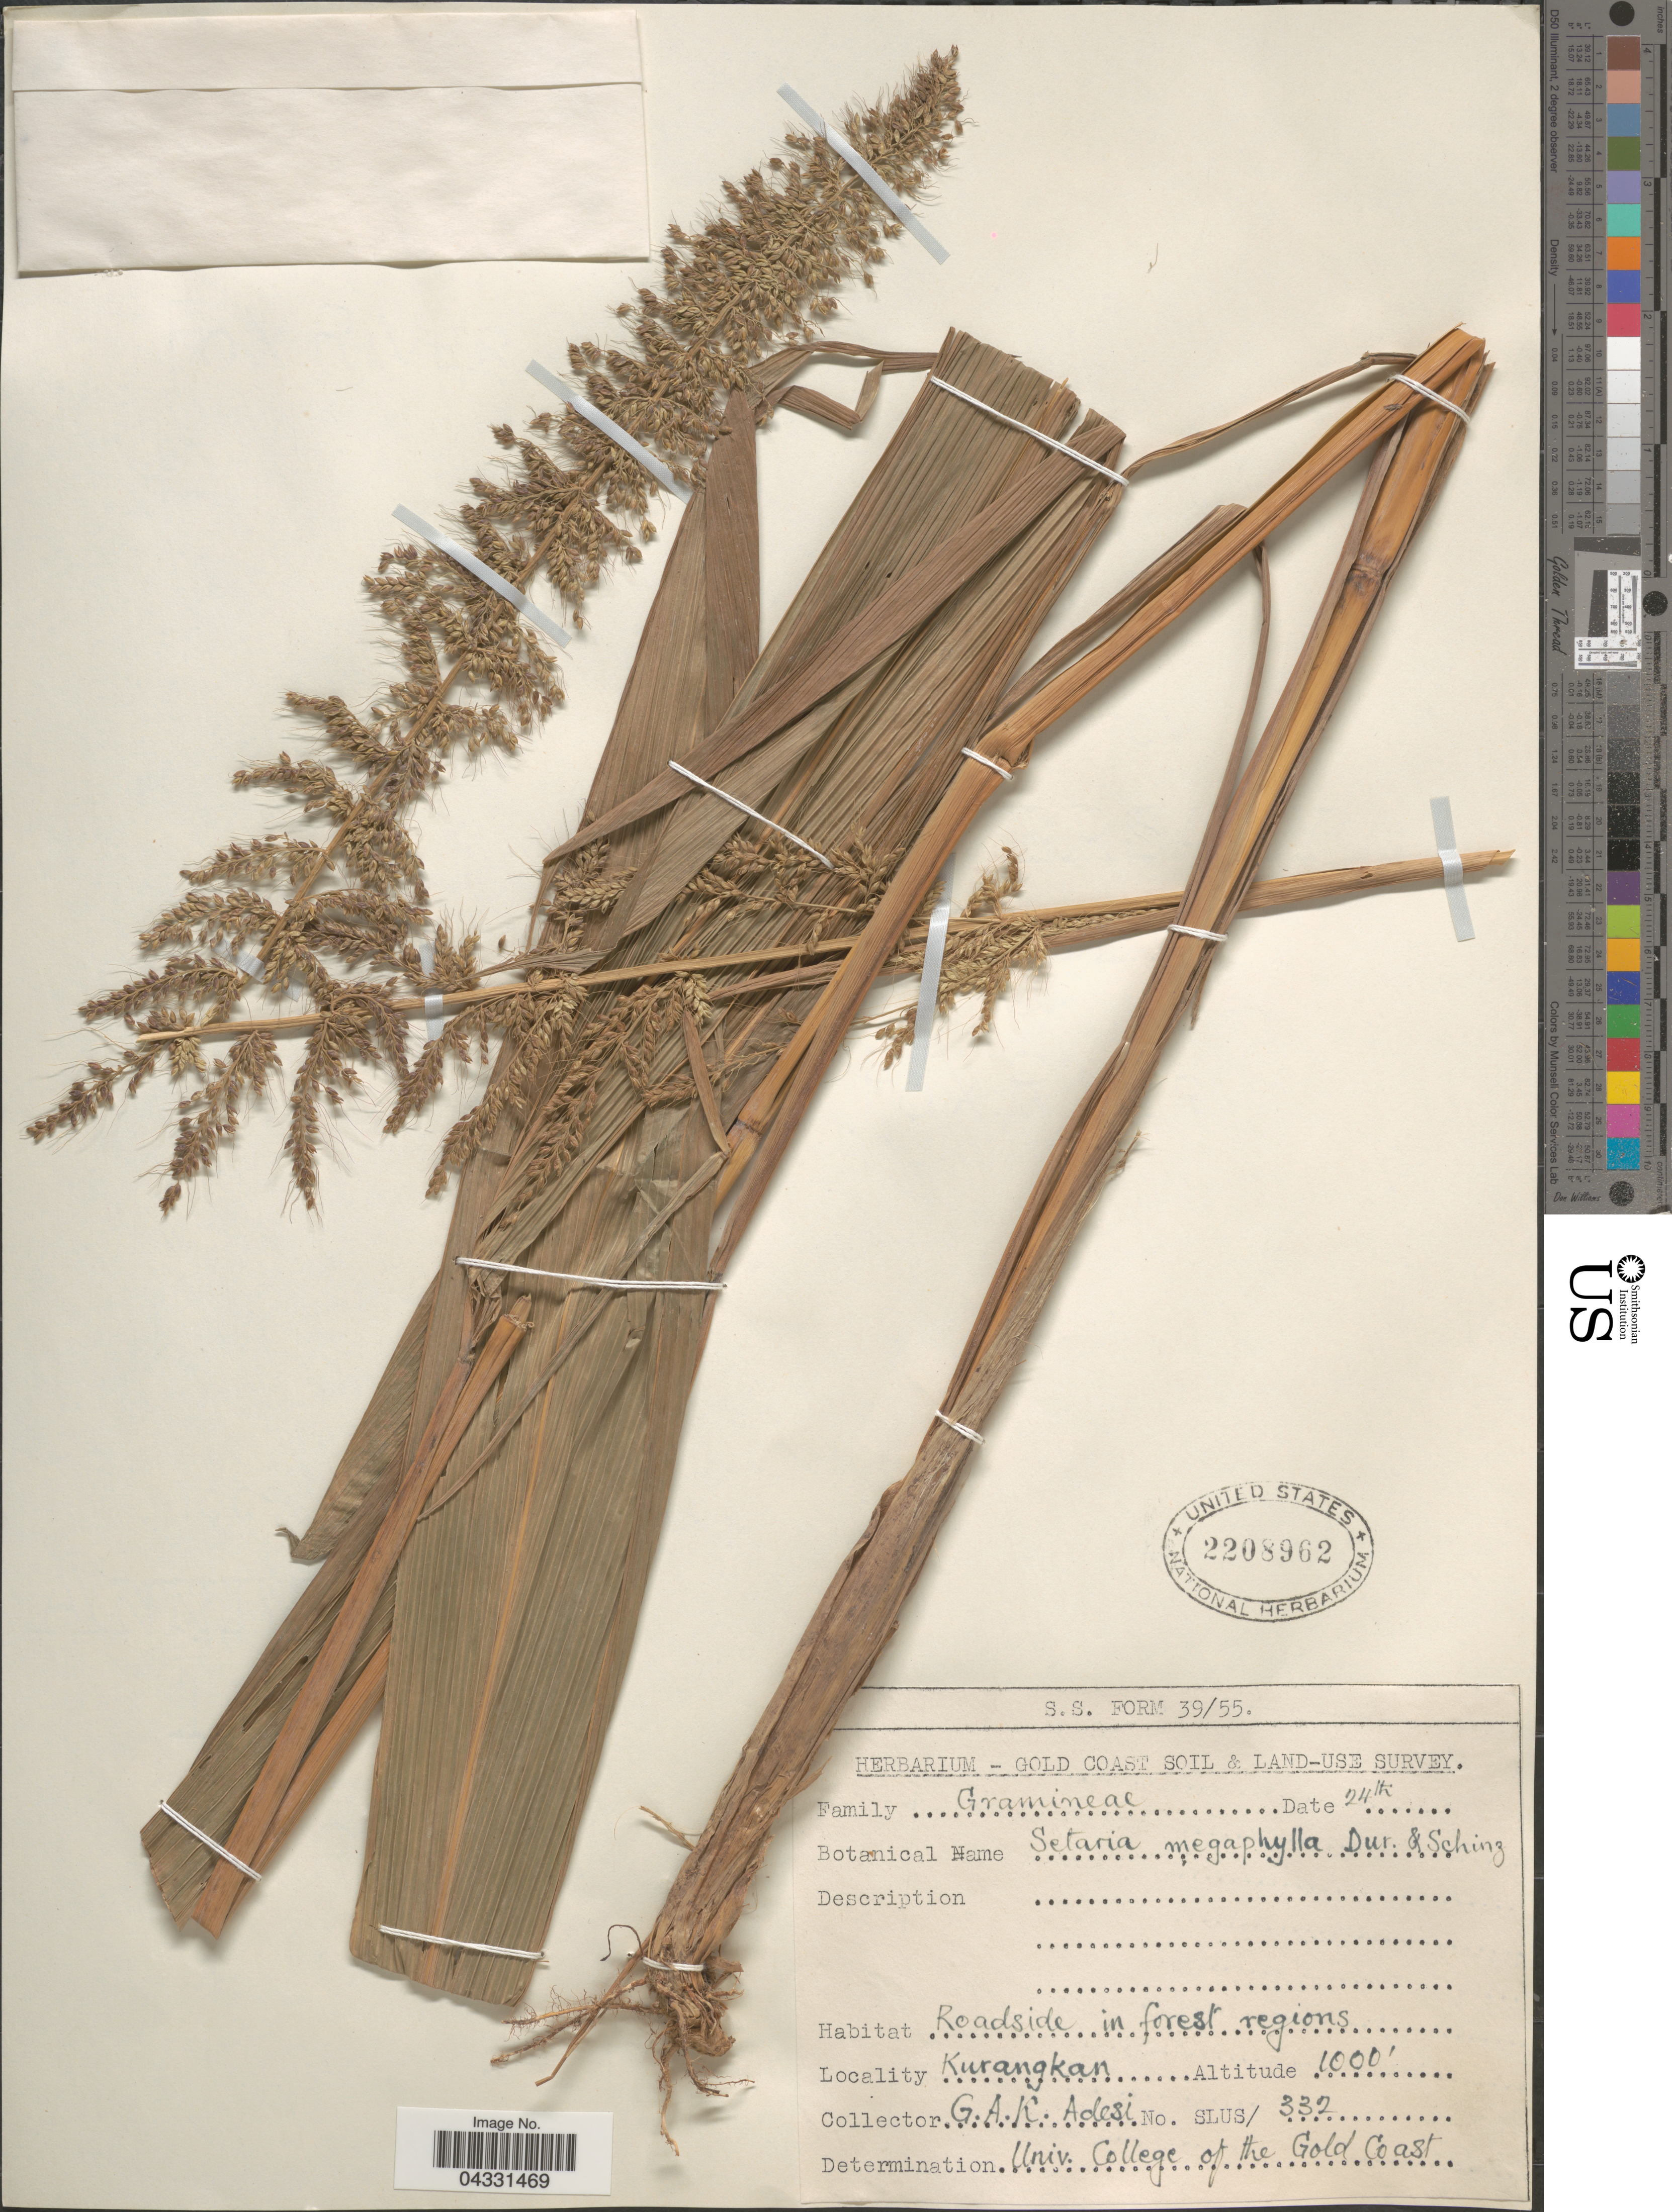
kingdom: Plantae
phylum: Tracheophyta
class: Liliopsida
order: Poales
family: Poaceae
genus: Setaria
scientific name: Setaria megaphylla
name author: (Steud.) Durieu & Schinz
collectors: G. A. K. Adesi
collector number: SLUS/332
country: Ghana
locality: Gold Coast Soil & Land-Use Survey. Roadside in forest regions. Kurangkan.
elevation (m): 305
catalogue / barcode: US 2208962